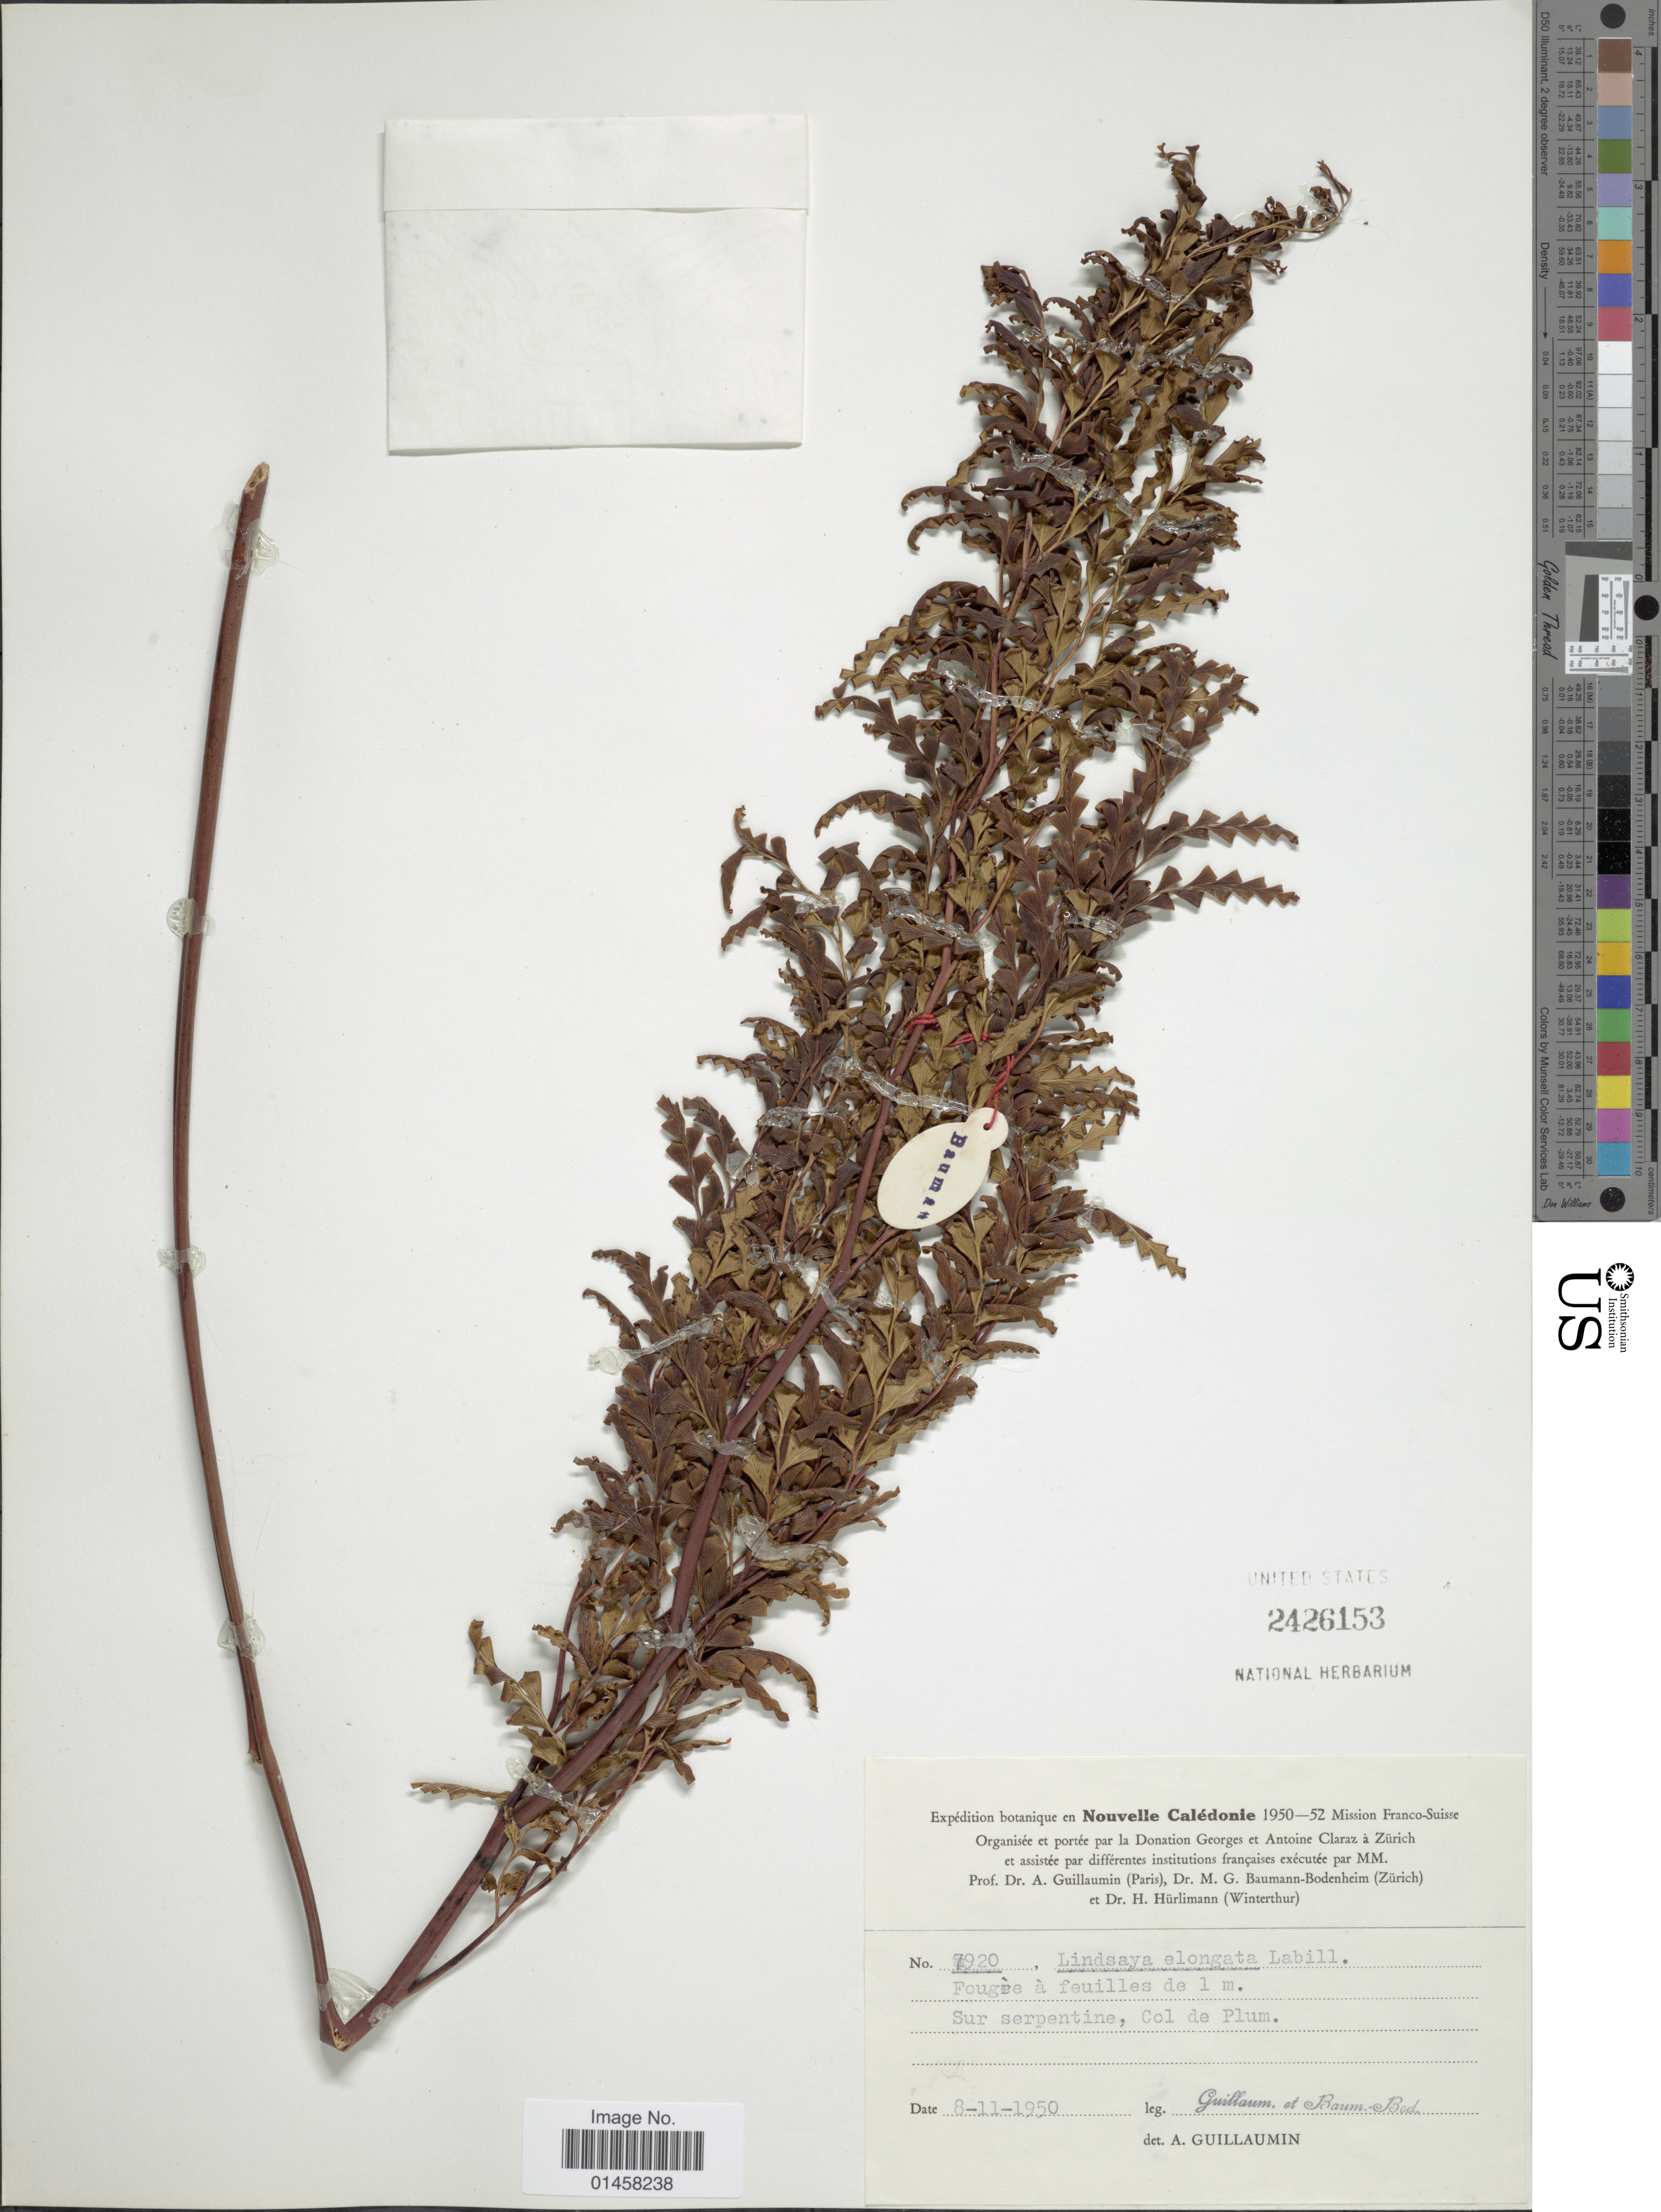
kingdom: Plantae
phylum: Tracheophyta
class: Polypodiopsida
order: Polypodiales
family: Lindsaeaceae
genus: Sphenomeris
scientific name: Sphenomeris deltoidea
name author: (C. Chr.) Copel.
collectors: A. Guillaumin & M. G. Baumann-Bodenheim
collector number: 7920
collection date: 1950-11-08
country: New Caledonia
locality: Nouvelle Calédonie. Sur serpentine , Col de Plum.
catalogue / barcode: US 2426153